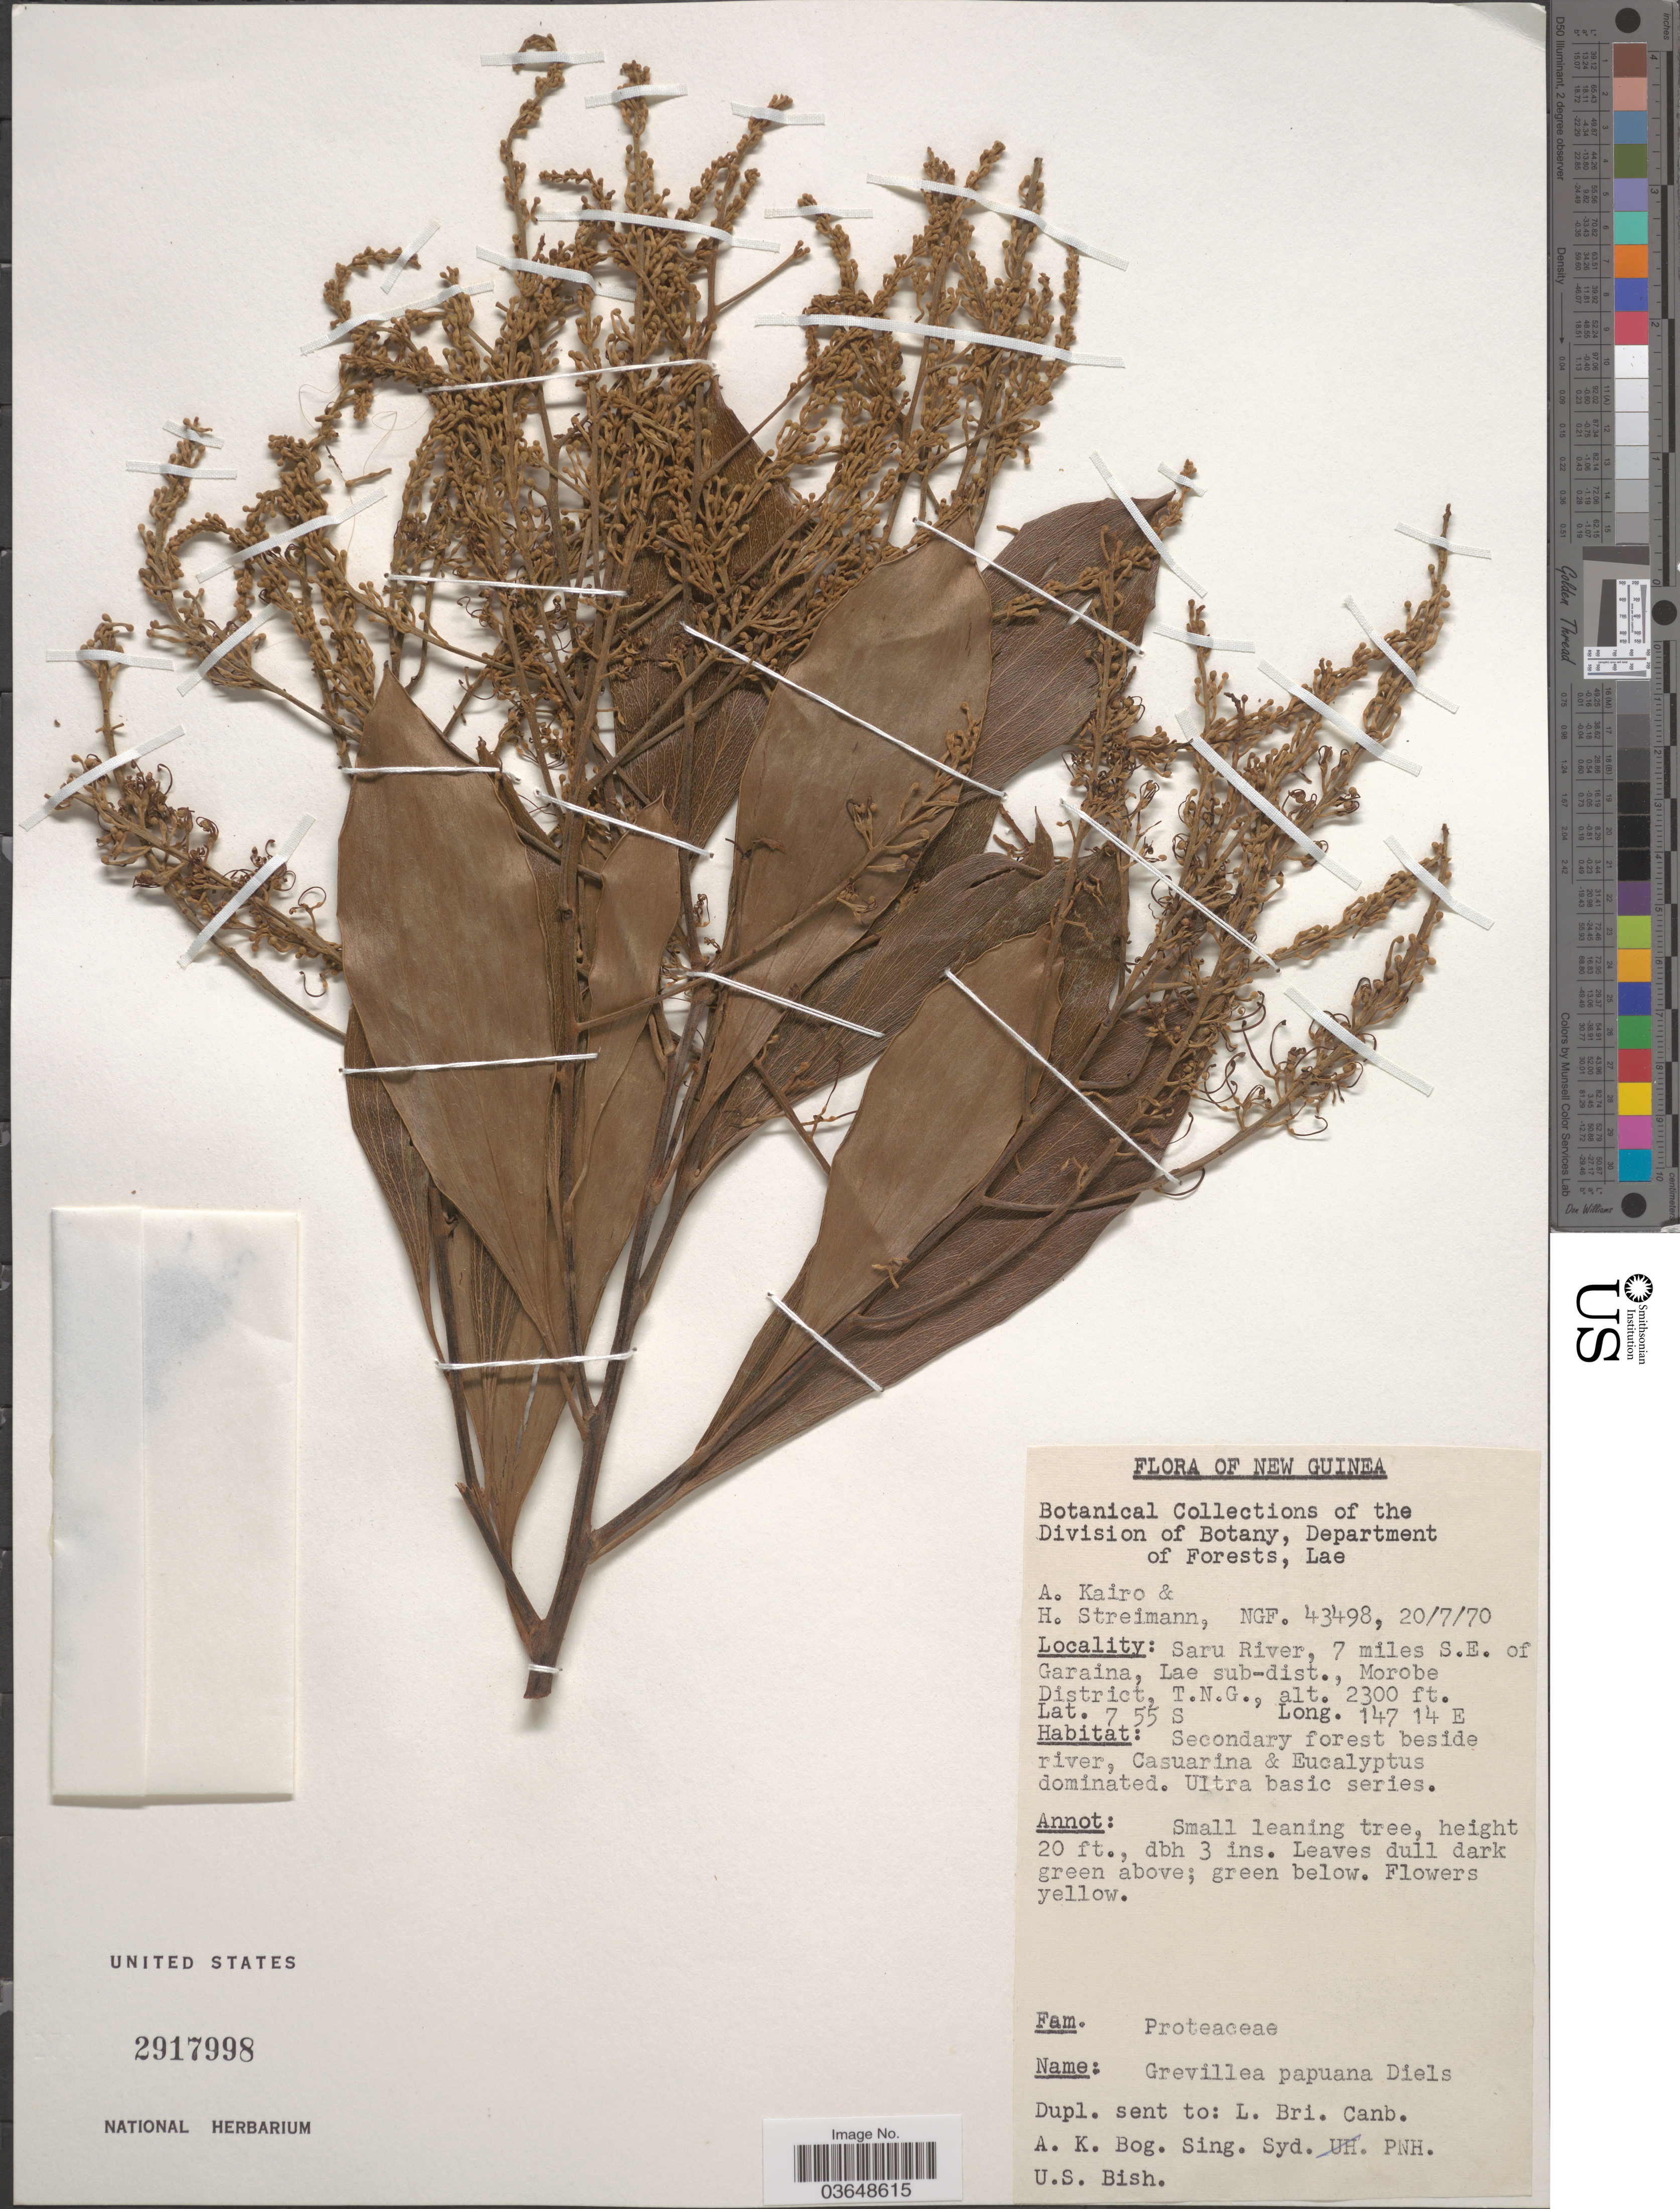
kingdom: Plantae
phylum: Tracheophyta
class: Magnoliopsida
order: Proteales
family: Proteaceae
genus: Grevillea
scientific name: Grevillea papuana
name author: Diels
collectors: A. Kairo & H. Streimann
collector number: NGF43498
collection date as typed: Transcribed d/m/y: 20/7/70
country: Papua New Guinea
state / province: Morobe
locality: New Guinea. Saru River, 7 miles S.E. of Garaina, Lae Sub-dist., Morobe District, T.N.G.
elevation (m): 701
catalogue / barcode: US 2917998